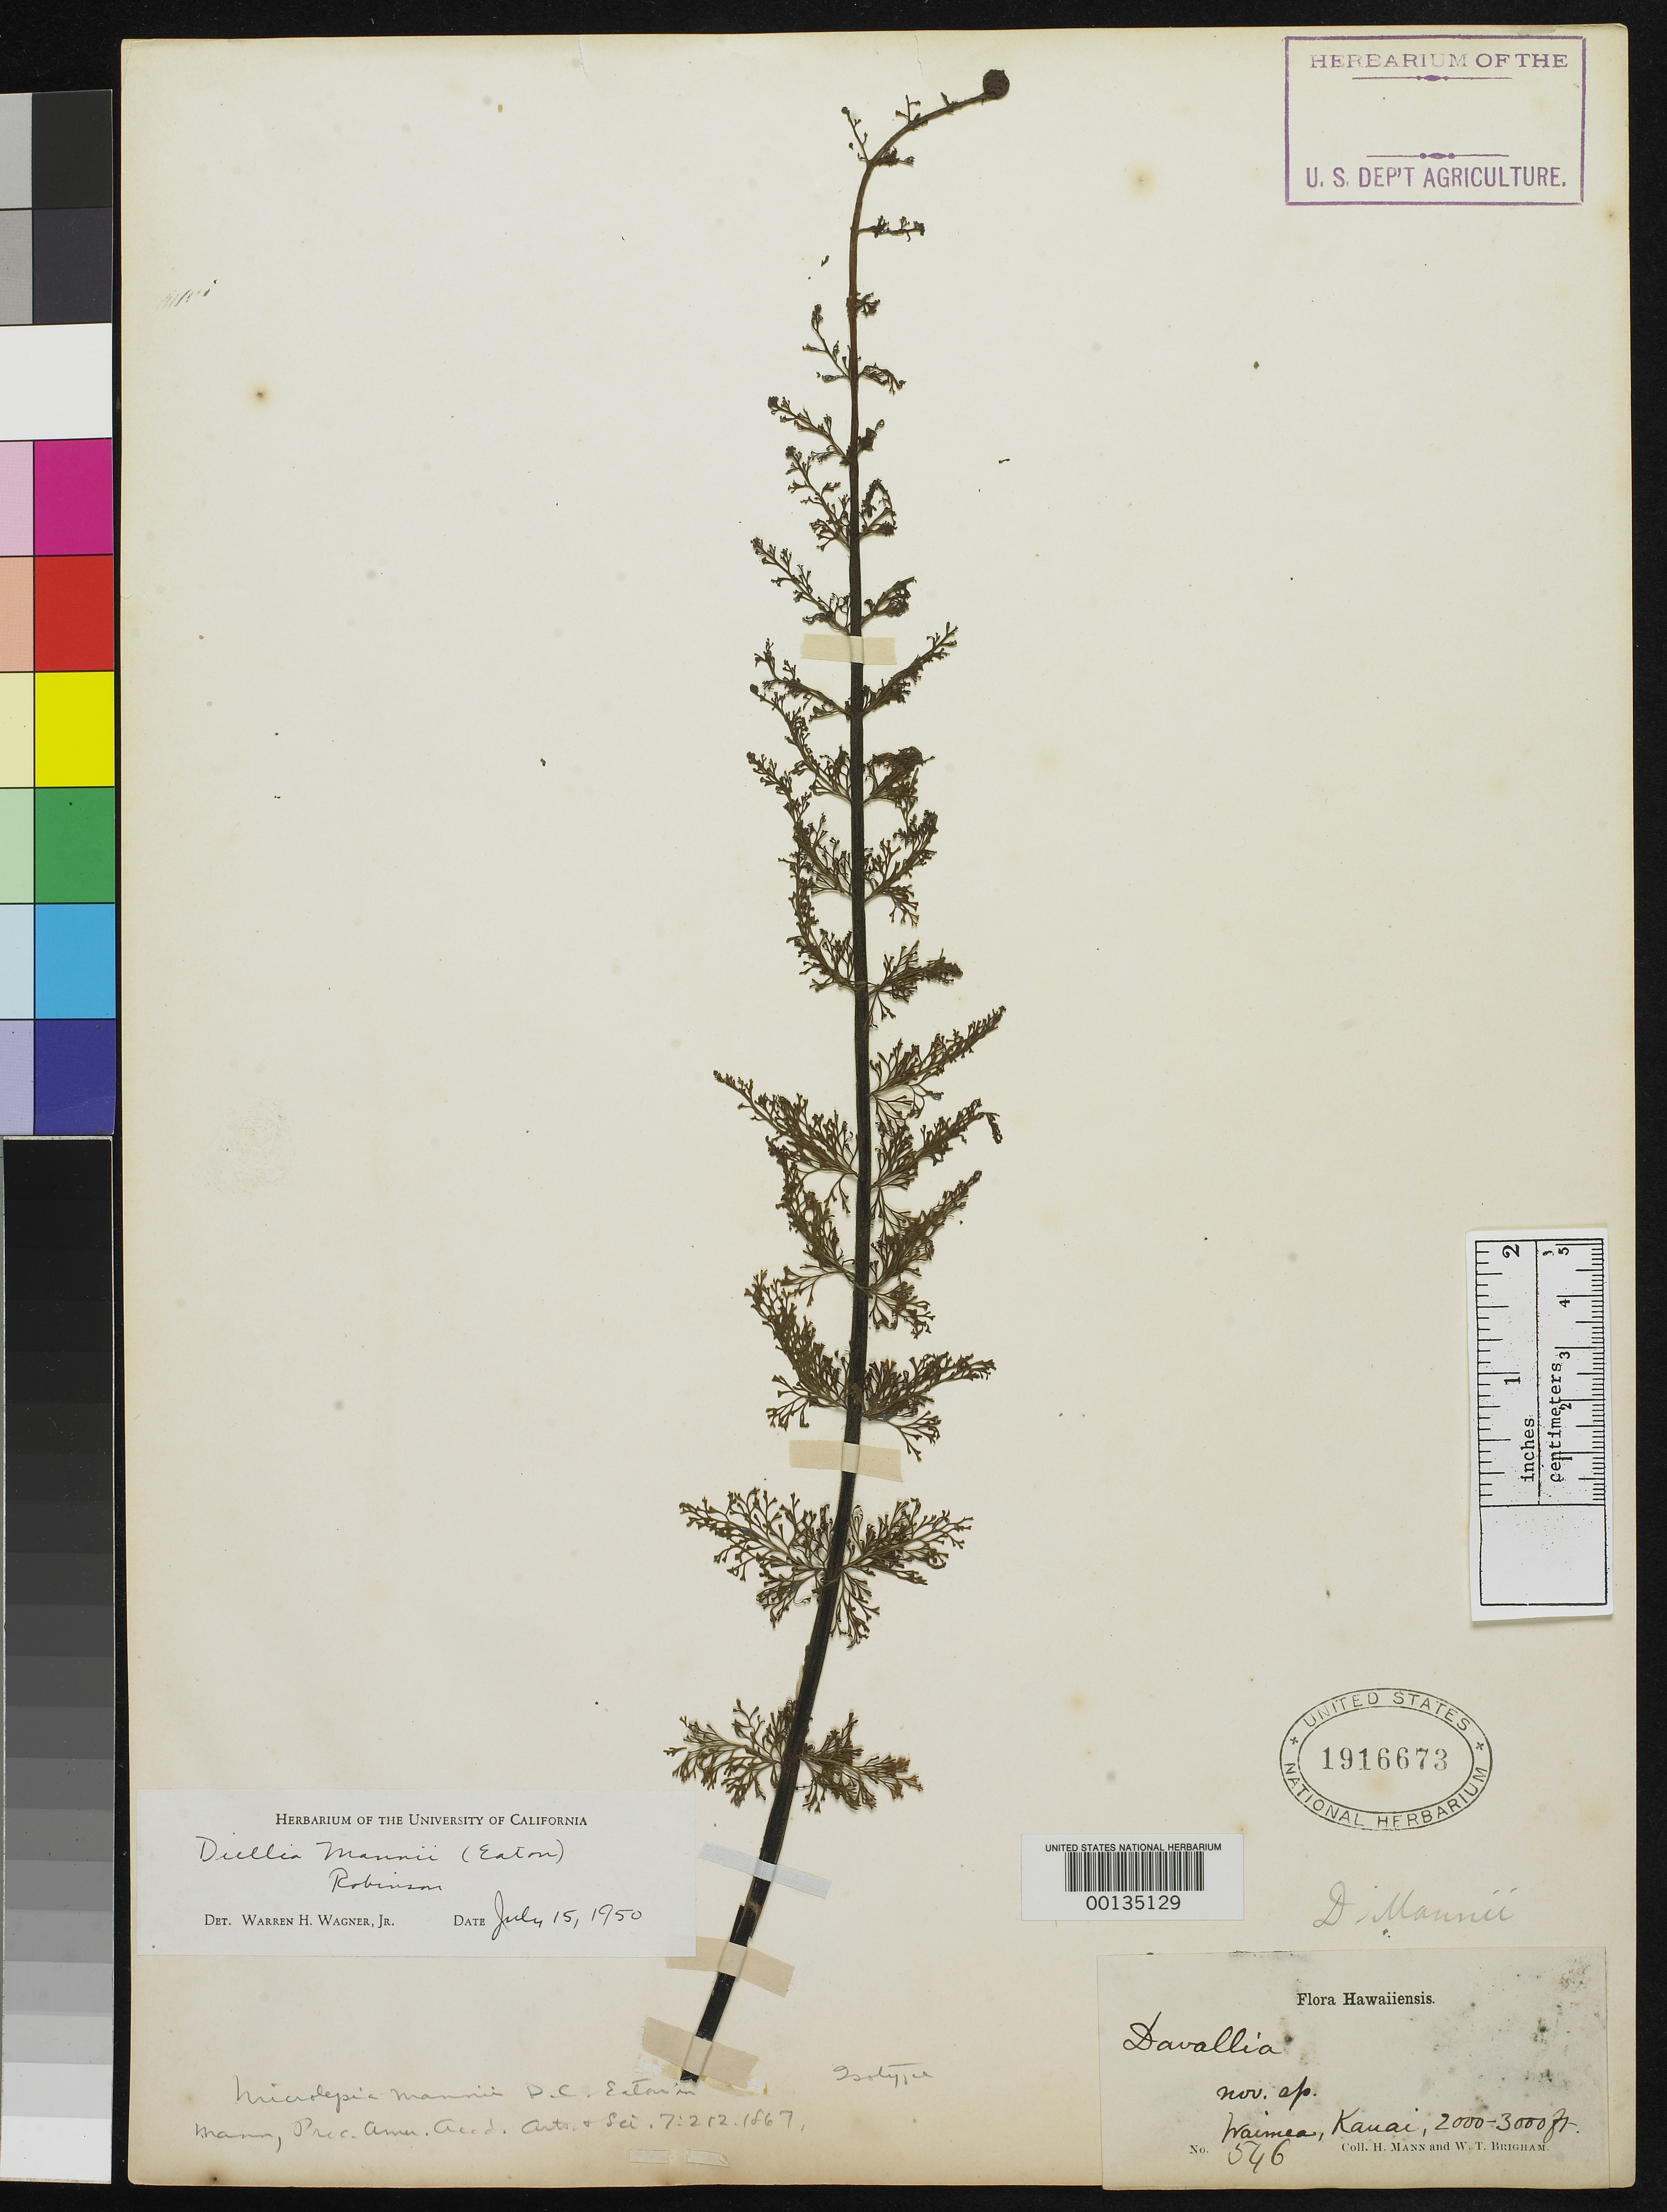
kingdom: Plantae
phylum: Tracheophyta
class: Polypodiopsida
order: Polypodiales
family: Dennstaedtiaceae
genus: Microlepia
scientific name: Microlepia mannii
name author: D.C. Eaton in H. Mann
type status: Isotype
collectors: H. Mann & W. T. Brigham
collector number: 546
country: United States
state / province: Hawaii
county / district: Kauai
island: Kaua'i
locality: Waimea.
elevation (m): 610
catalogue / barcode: US 1916673